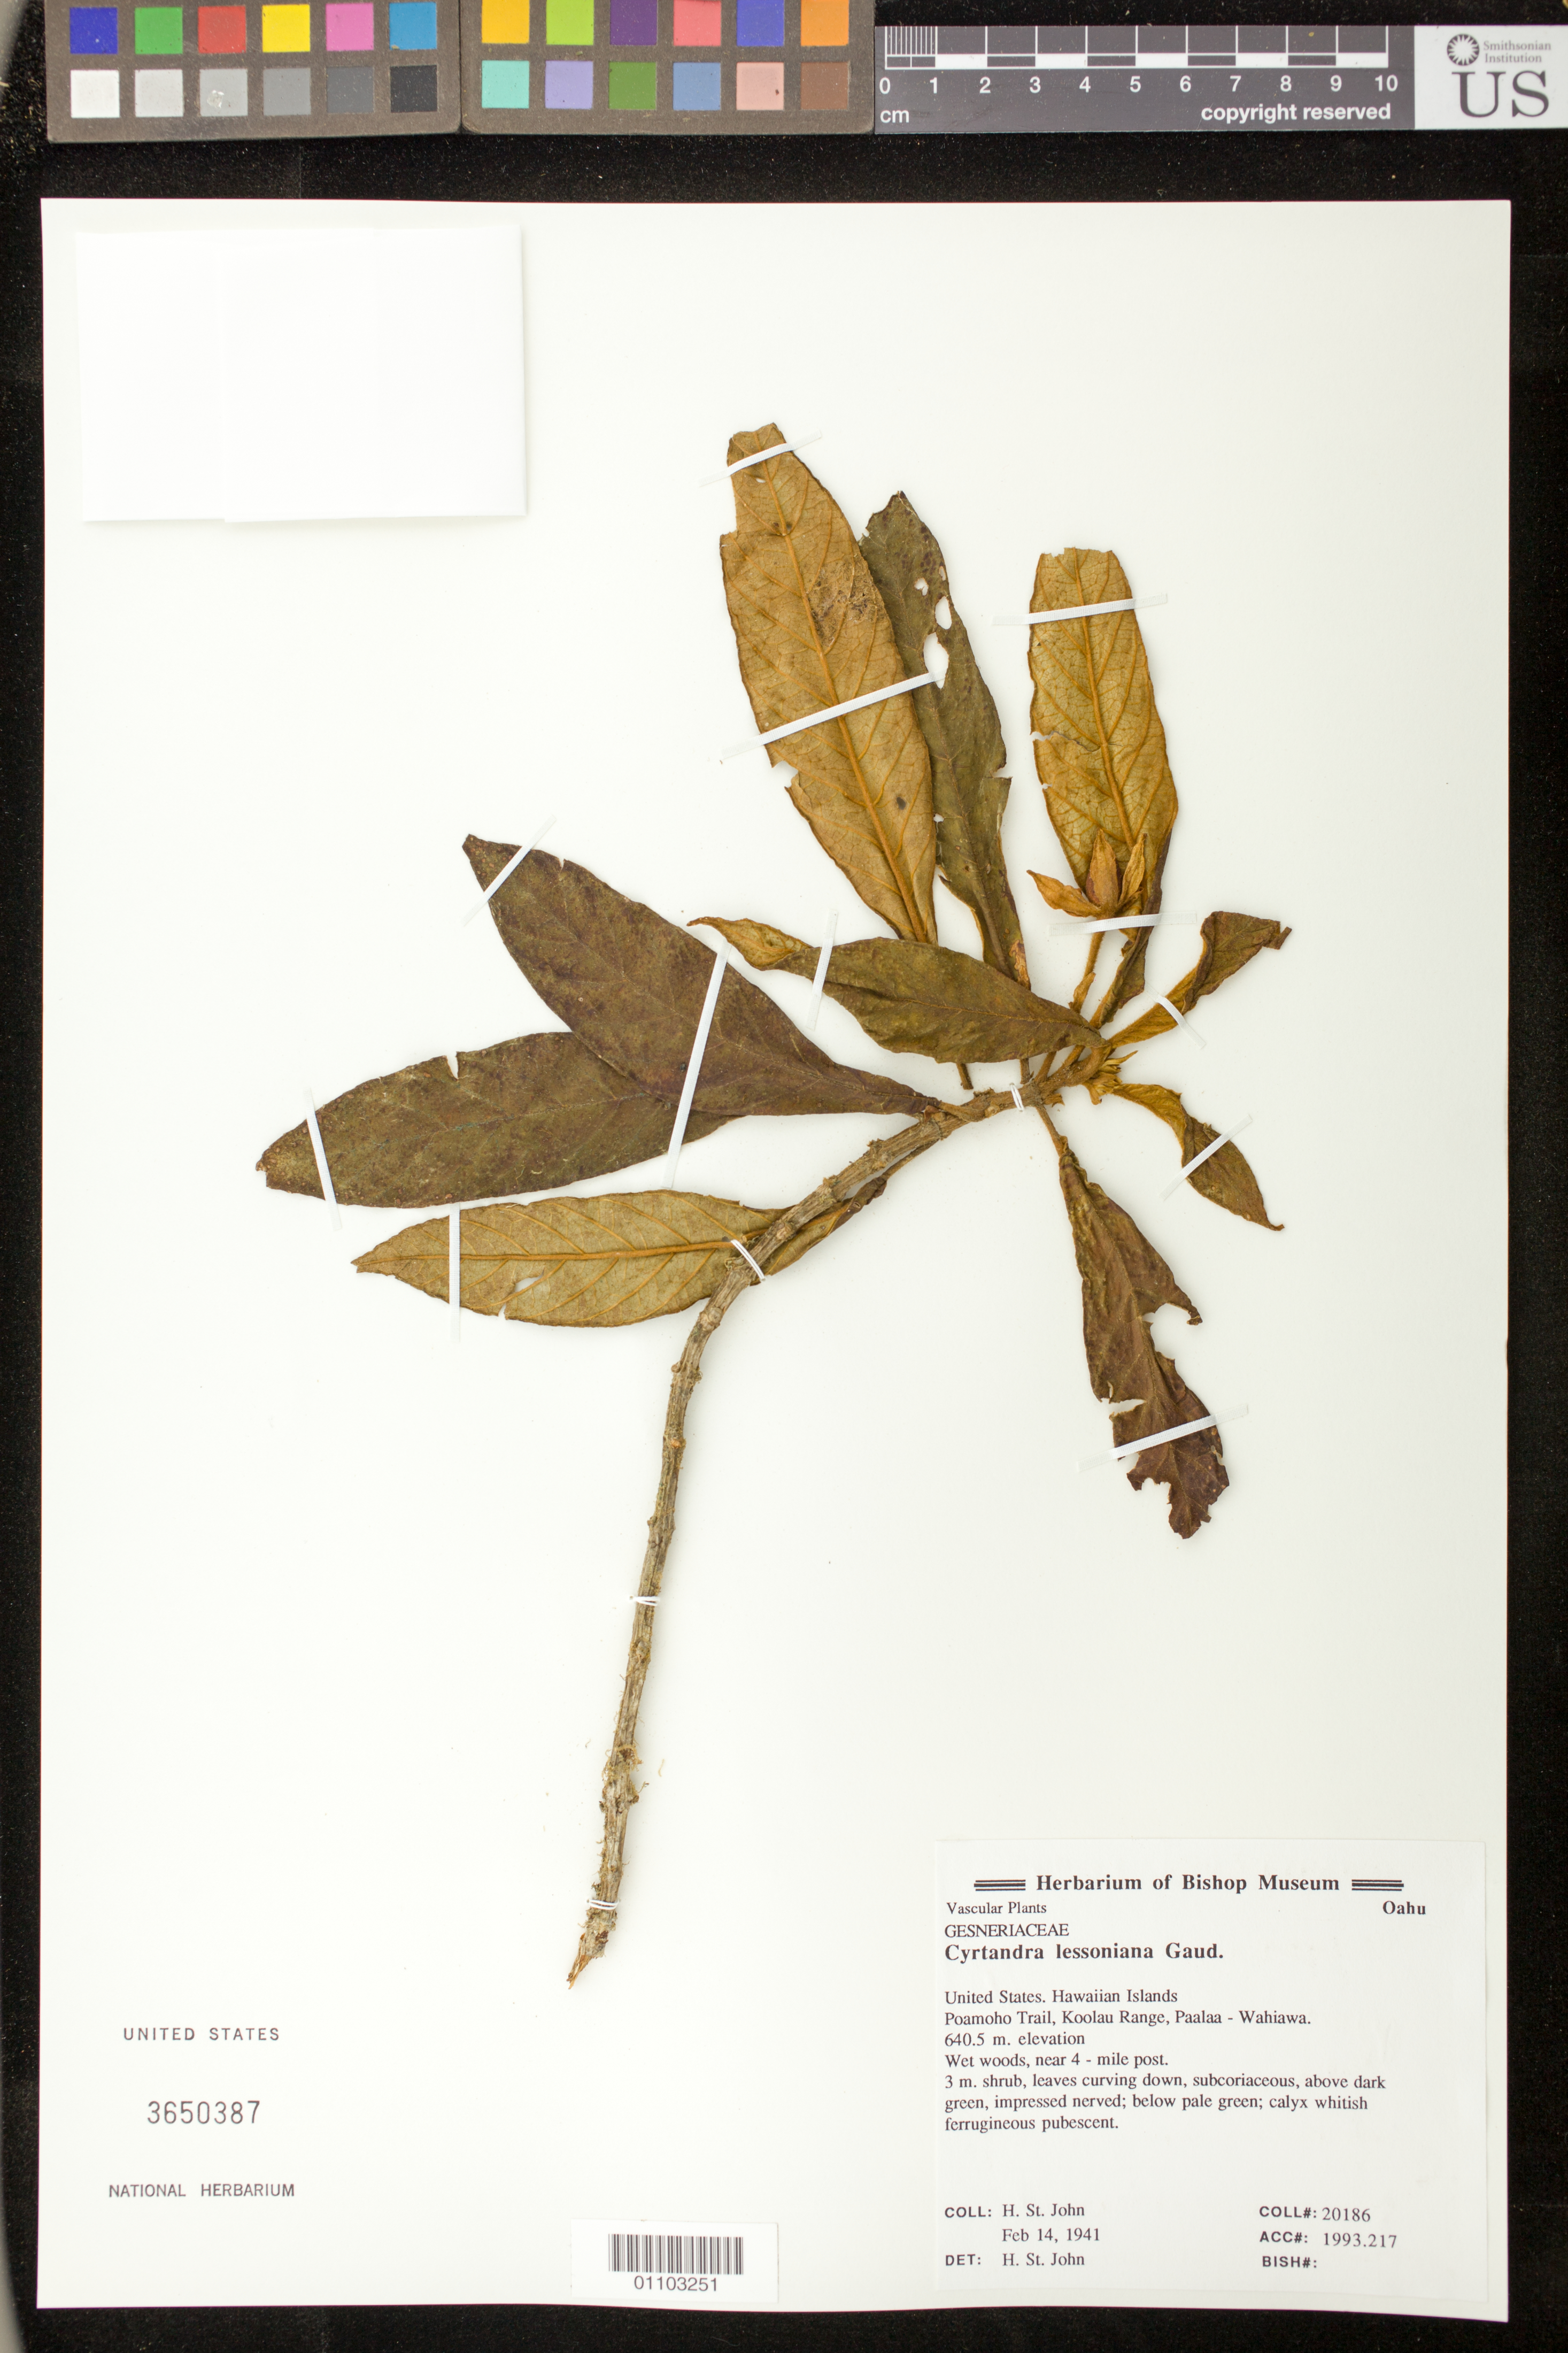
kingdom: Plantae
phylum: Tracheophyta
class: Magnoliopsida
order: Lamiales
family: Gesneriaceae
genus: Cyrtandra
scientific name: Cyrtandra lessoniana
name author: Gaudich.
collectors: H. St. John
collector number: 20186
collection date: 1941-02-14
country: United States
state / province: Hawaii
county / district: Honolulu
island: Oahu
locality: Poamoho Trail, Koolau Range, Paalaa-Wahiawa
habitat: Wet woods, near 4- mile post, 3 m shrub.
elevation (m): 640.5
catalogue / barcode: US 3650387